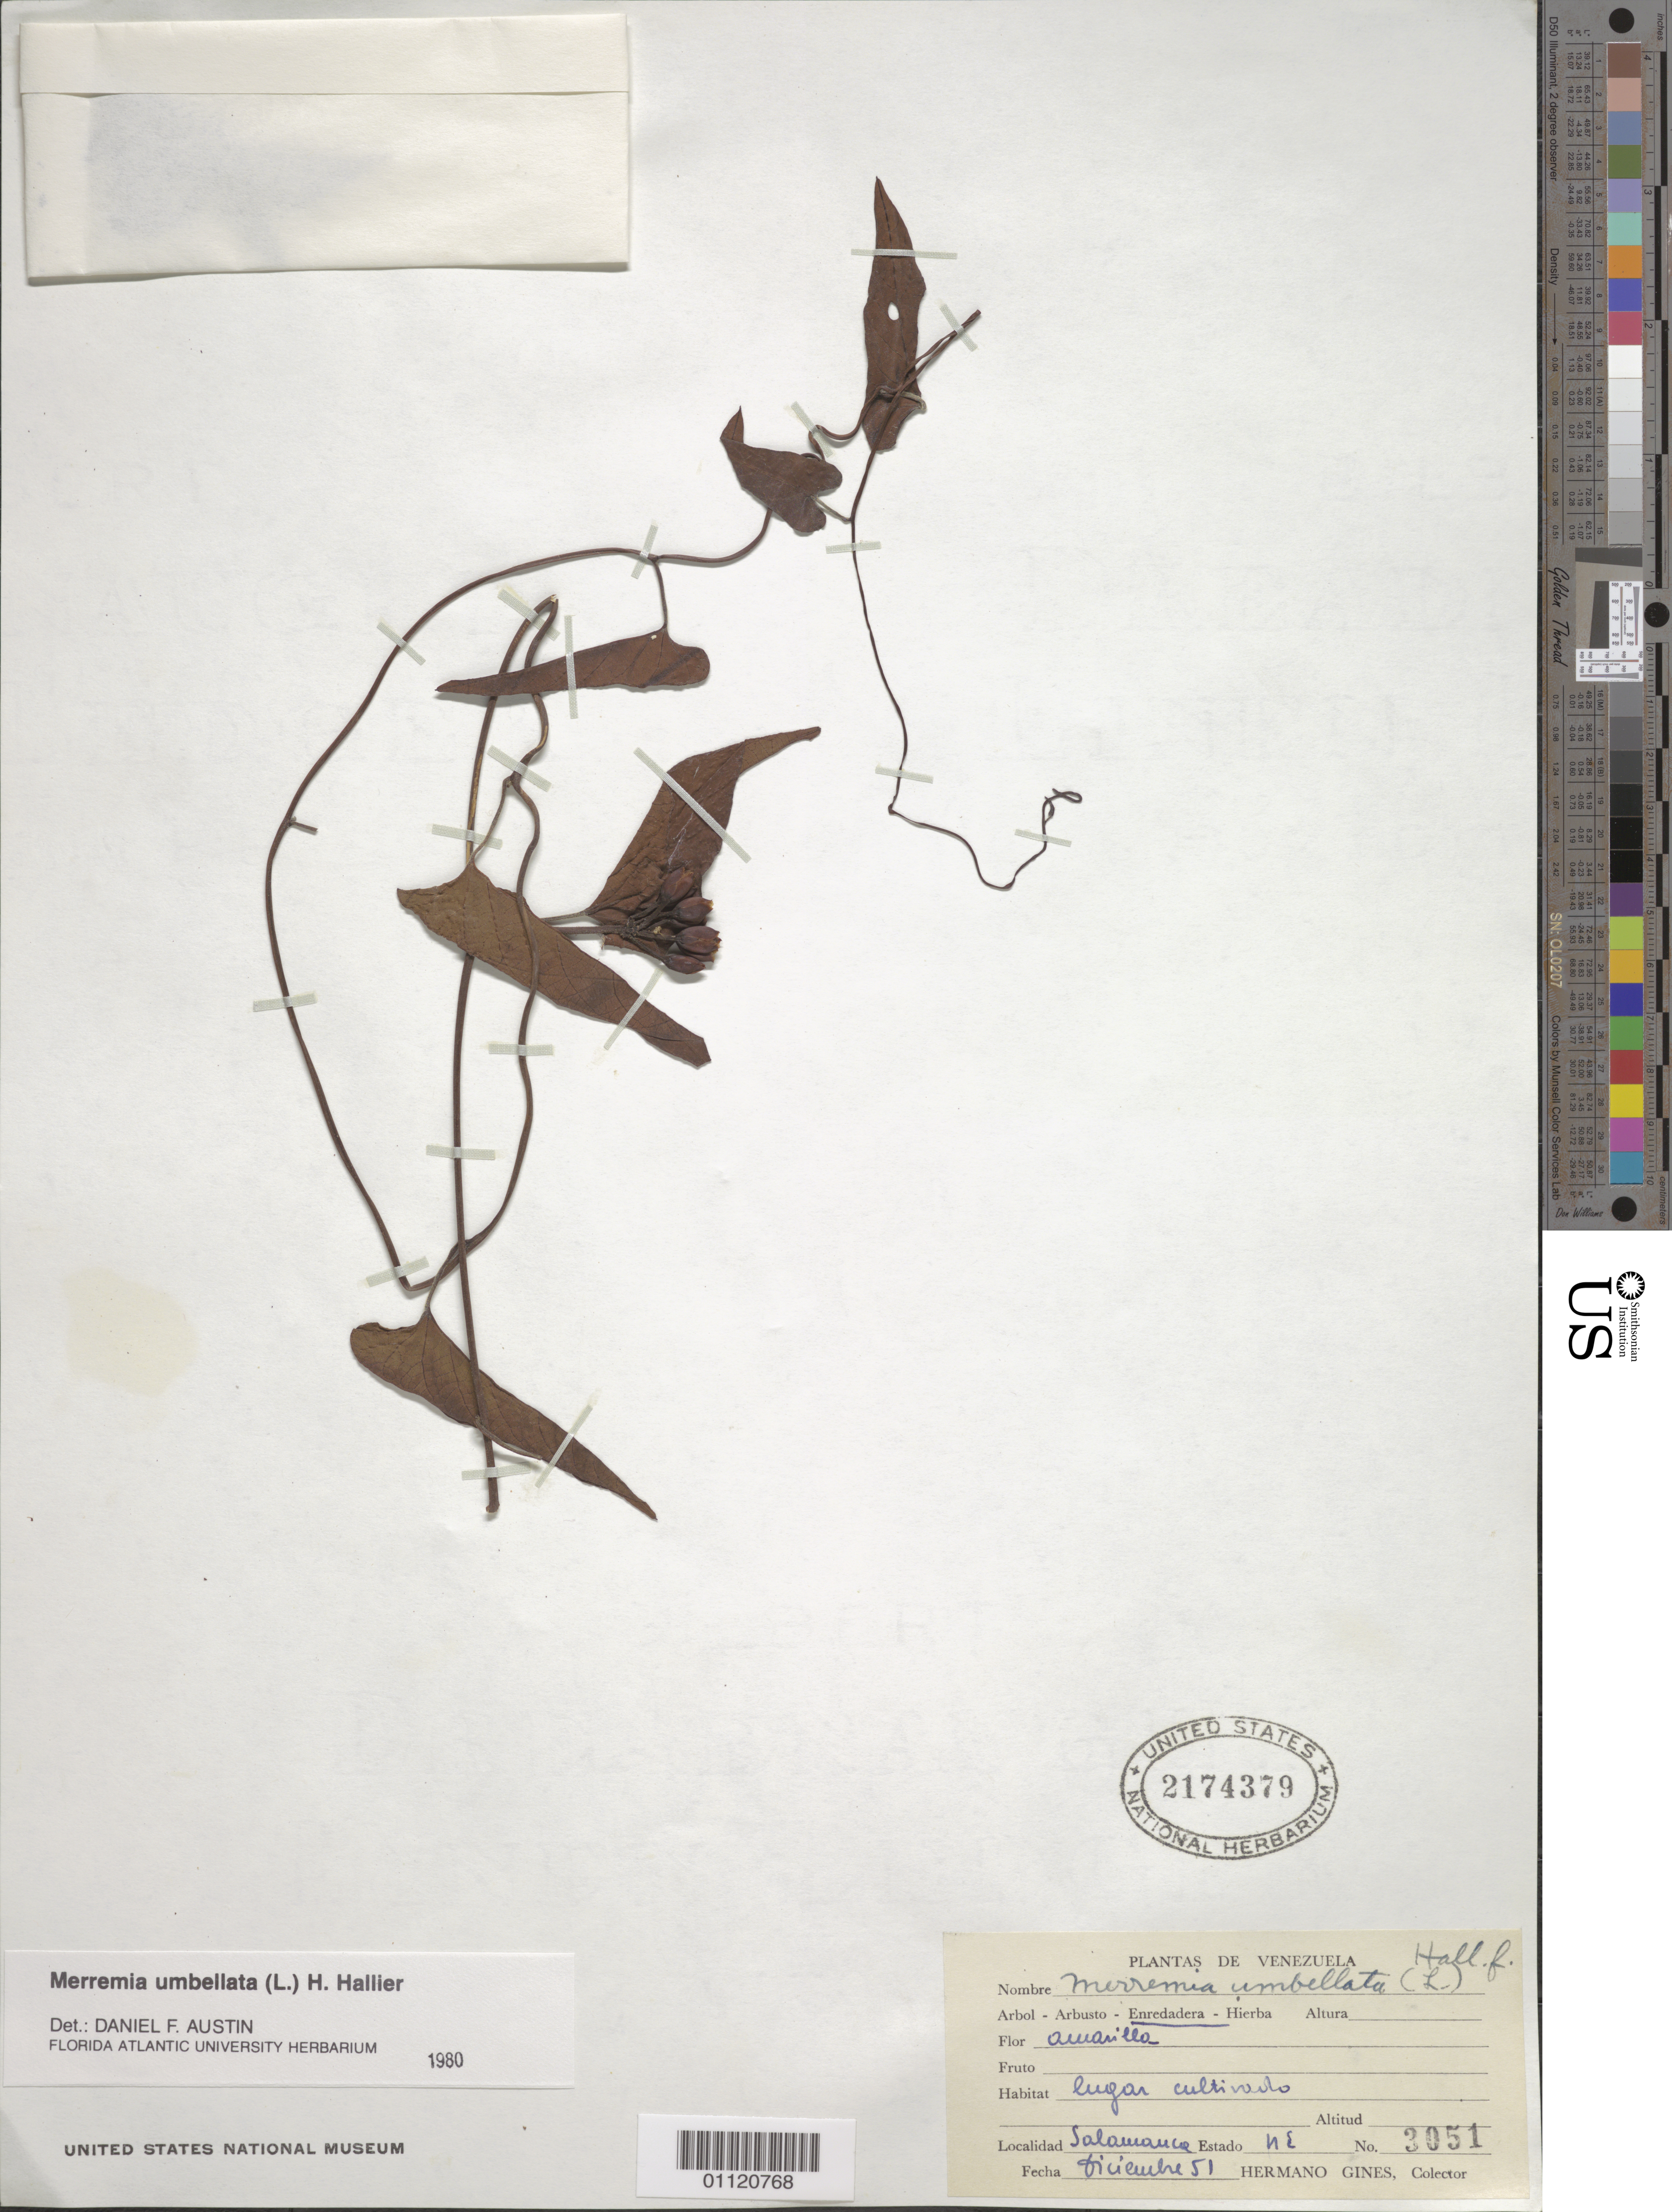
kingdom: Plantae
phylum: Tracheophyta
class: Magnoliopsida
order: Solanales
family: Convolvulaceae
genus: Camonea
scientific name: Camonea umbellata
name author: (L.) A. R. Simões & Staples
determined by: Strong, Mark T., (BOT), Smithsonian Institution - National Museum of Natural History (UNITED STATES)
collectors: Bro. Gines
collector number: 3051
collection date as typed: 01 Dec 1951 to 31 Dec 1951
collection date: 1951-12-01/1951-12-31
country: Venezuela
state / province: Nueva Esparta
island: Margarita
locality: Salamanca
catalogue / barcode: US 2174379